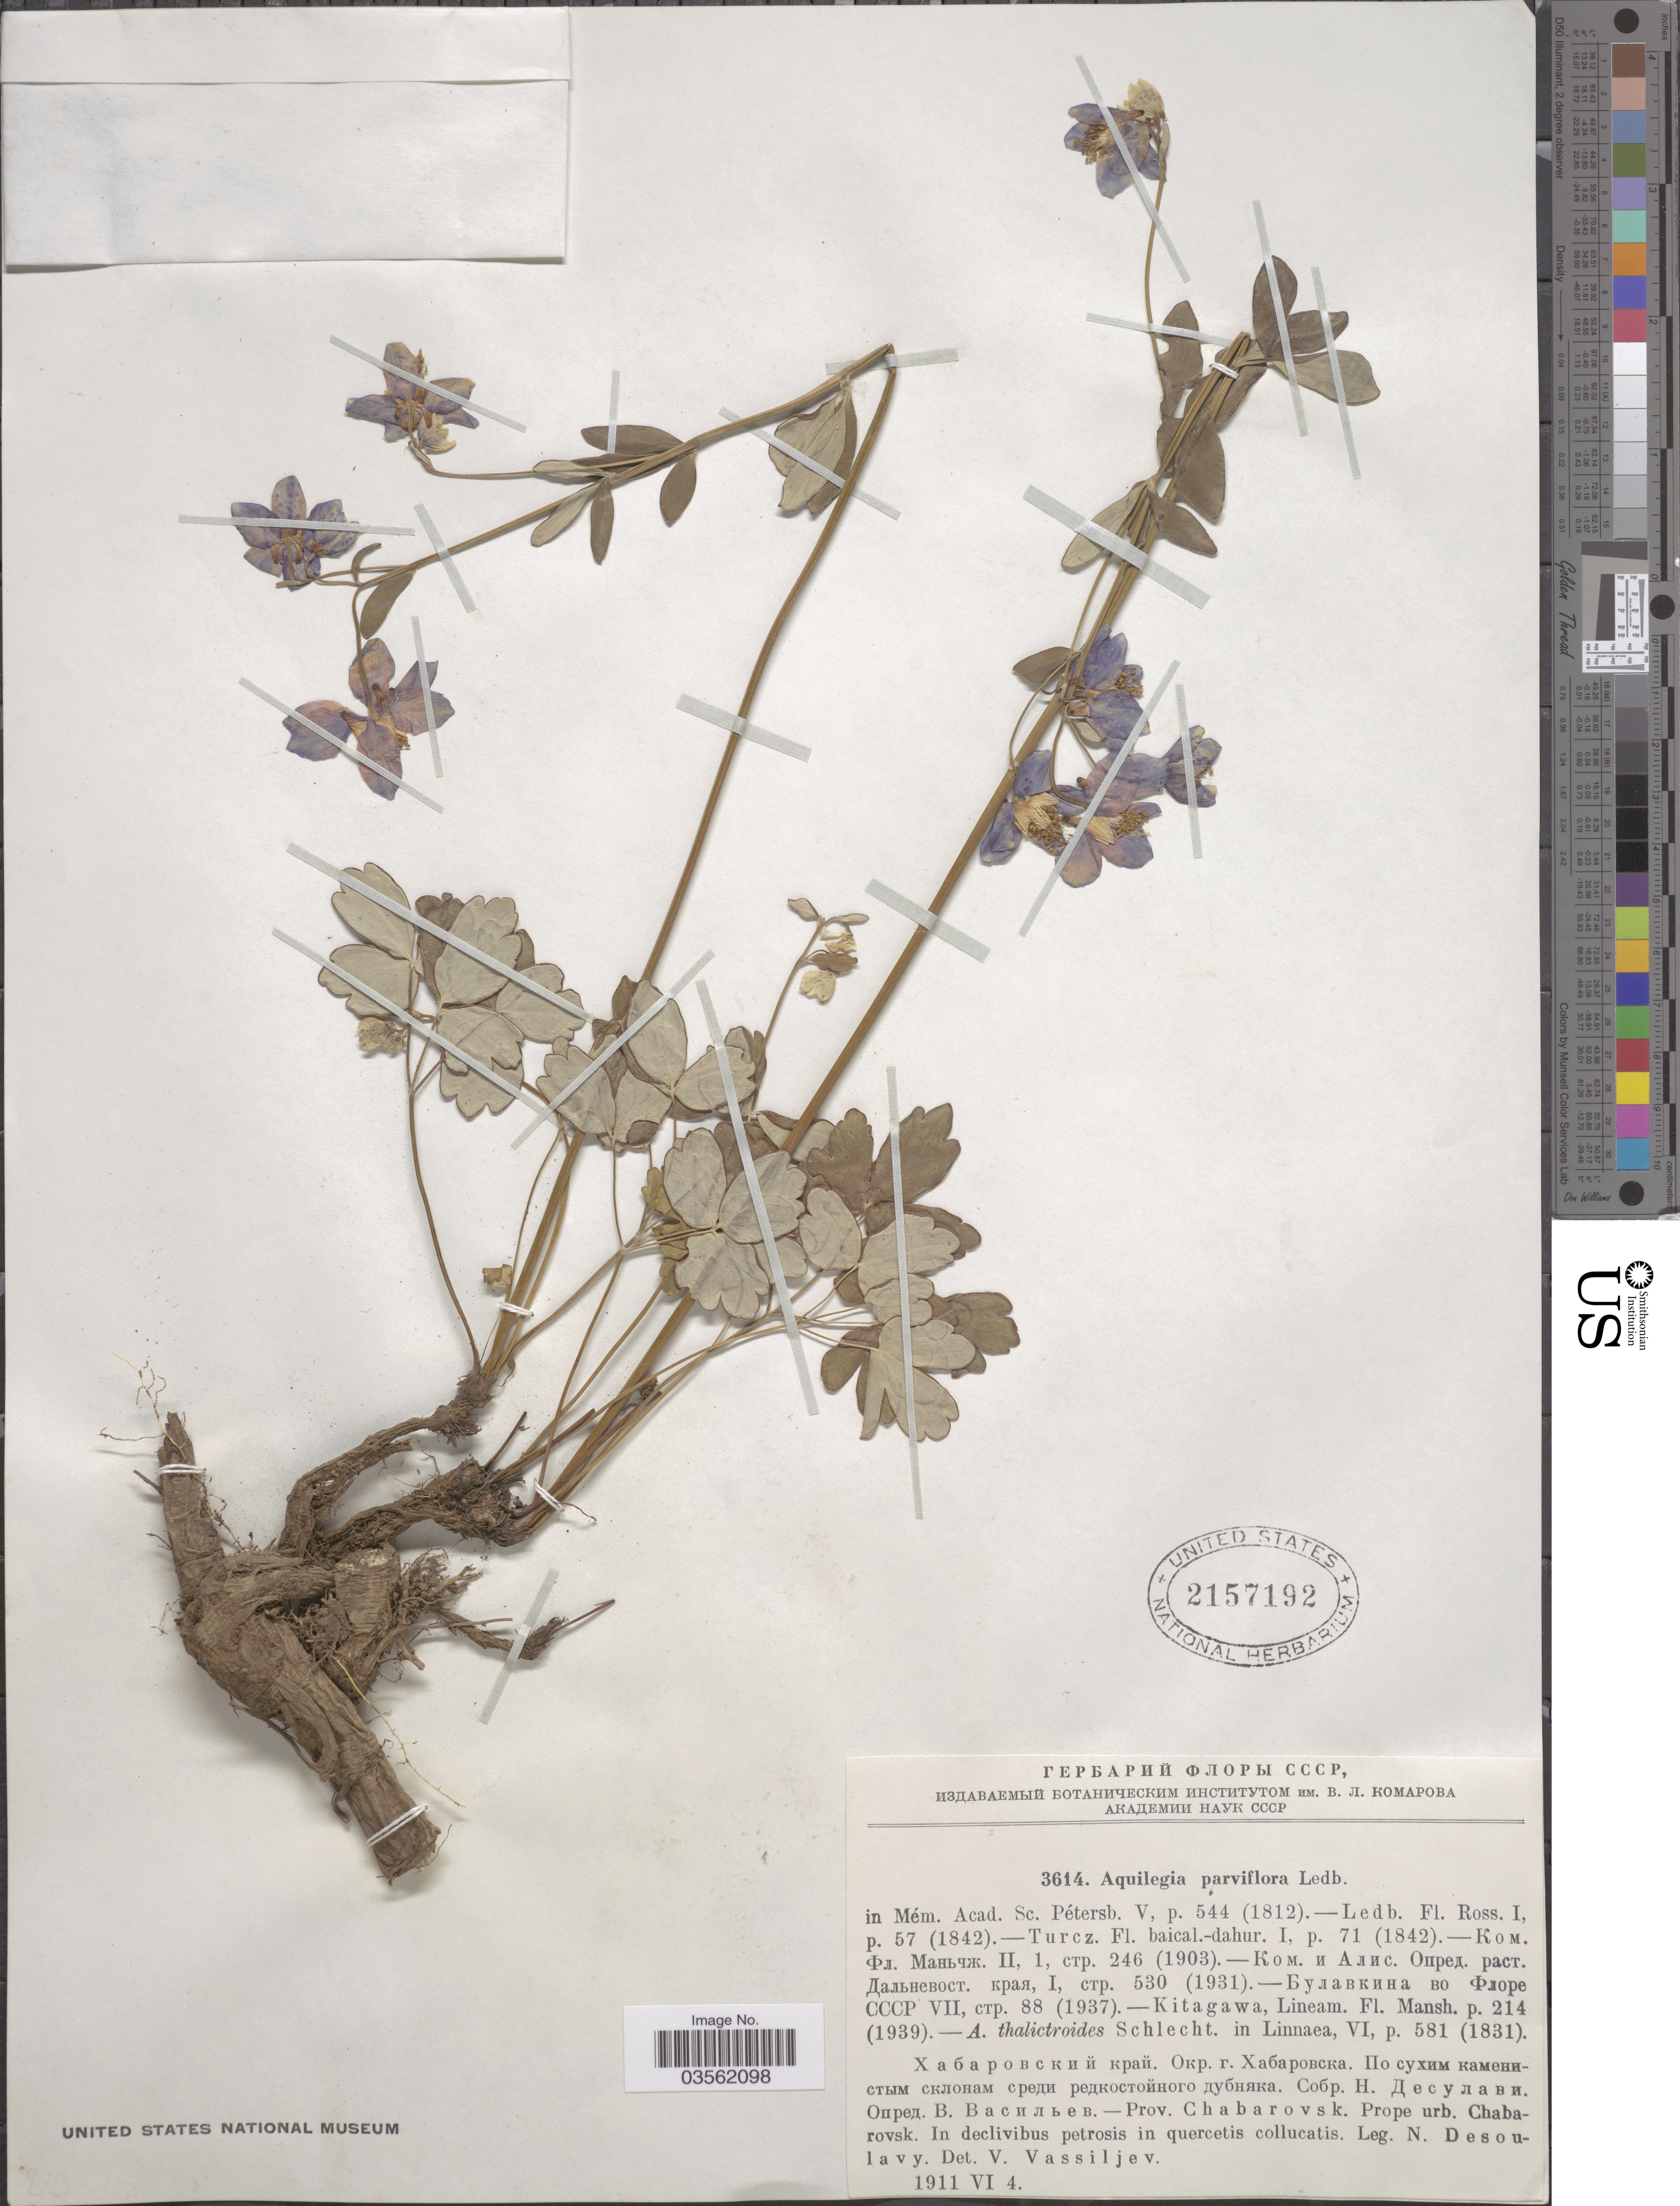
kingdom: Plantae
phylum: Tracheophyta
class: Magnoliopsida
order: Ranunculales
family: Ranunculaceae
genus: Aquilegia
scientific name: Aquilegia parviflora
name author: Ledeb.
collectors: N. Desoulavy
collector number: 3614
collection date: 1911-06-04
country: Russian Federation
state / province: Khabarovsk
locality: Prov. Chabarovsk. Prope urb. Chabarovsk. In declivibus petrosis in quercetis collucatis.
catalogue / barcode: US 2157192